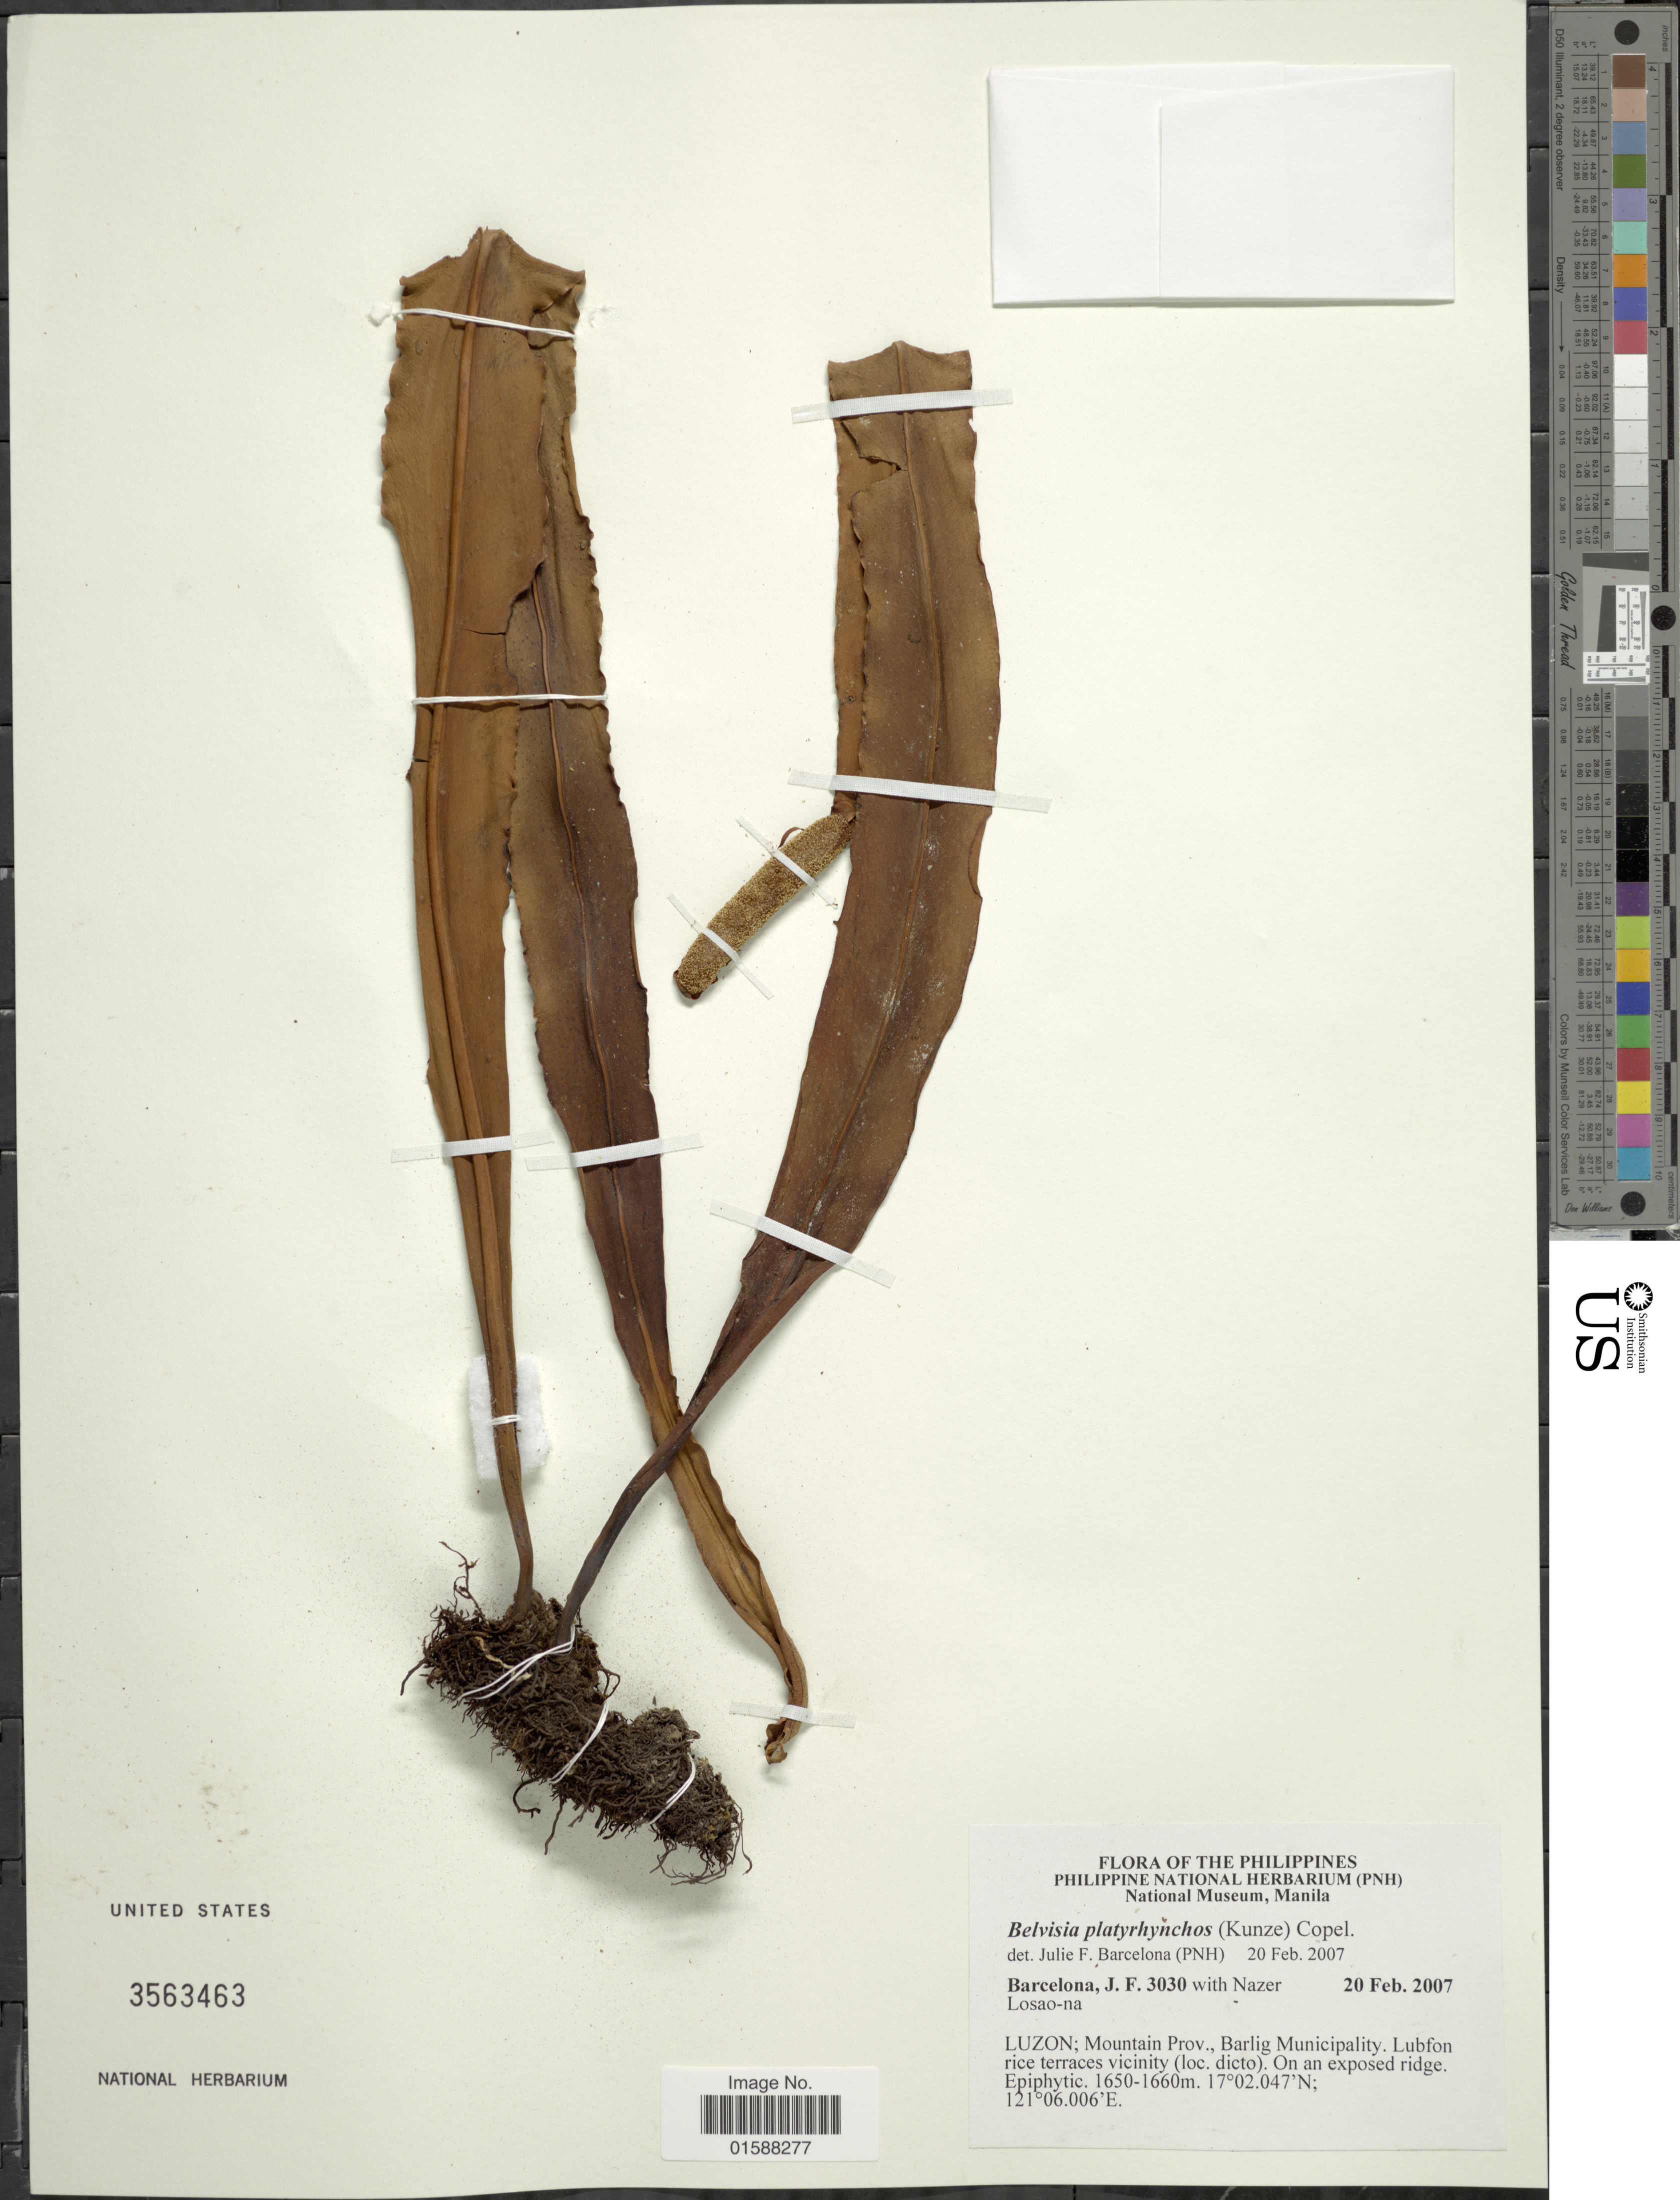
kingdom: Plantae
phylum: Tracheophyta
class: Polypodiopsida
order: Polypodiales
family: Polypodiaceae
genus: Lepisorus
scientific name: Lepisorus platyrhynchos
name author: (J. Sm. ex Kunze) Li S. Wang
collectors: J. F. Barcelona & N. Losao-na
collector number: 3030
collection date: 2007-02-20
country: Philippines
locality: Luzon. Mountain Prov., Barlig Municipality. Lubfon rice terraces vicinity (loc. dicto). On an exposed ridge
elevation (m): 1650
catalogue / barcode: US 3563463